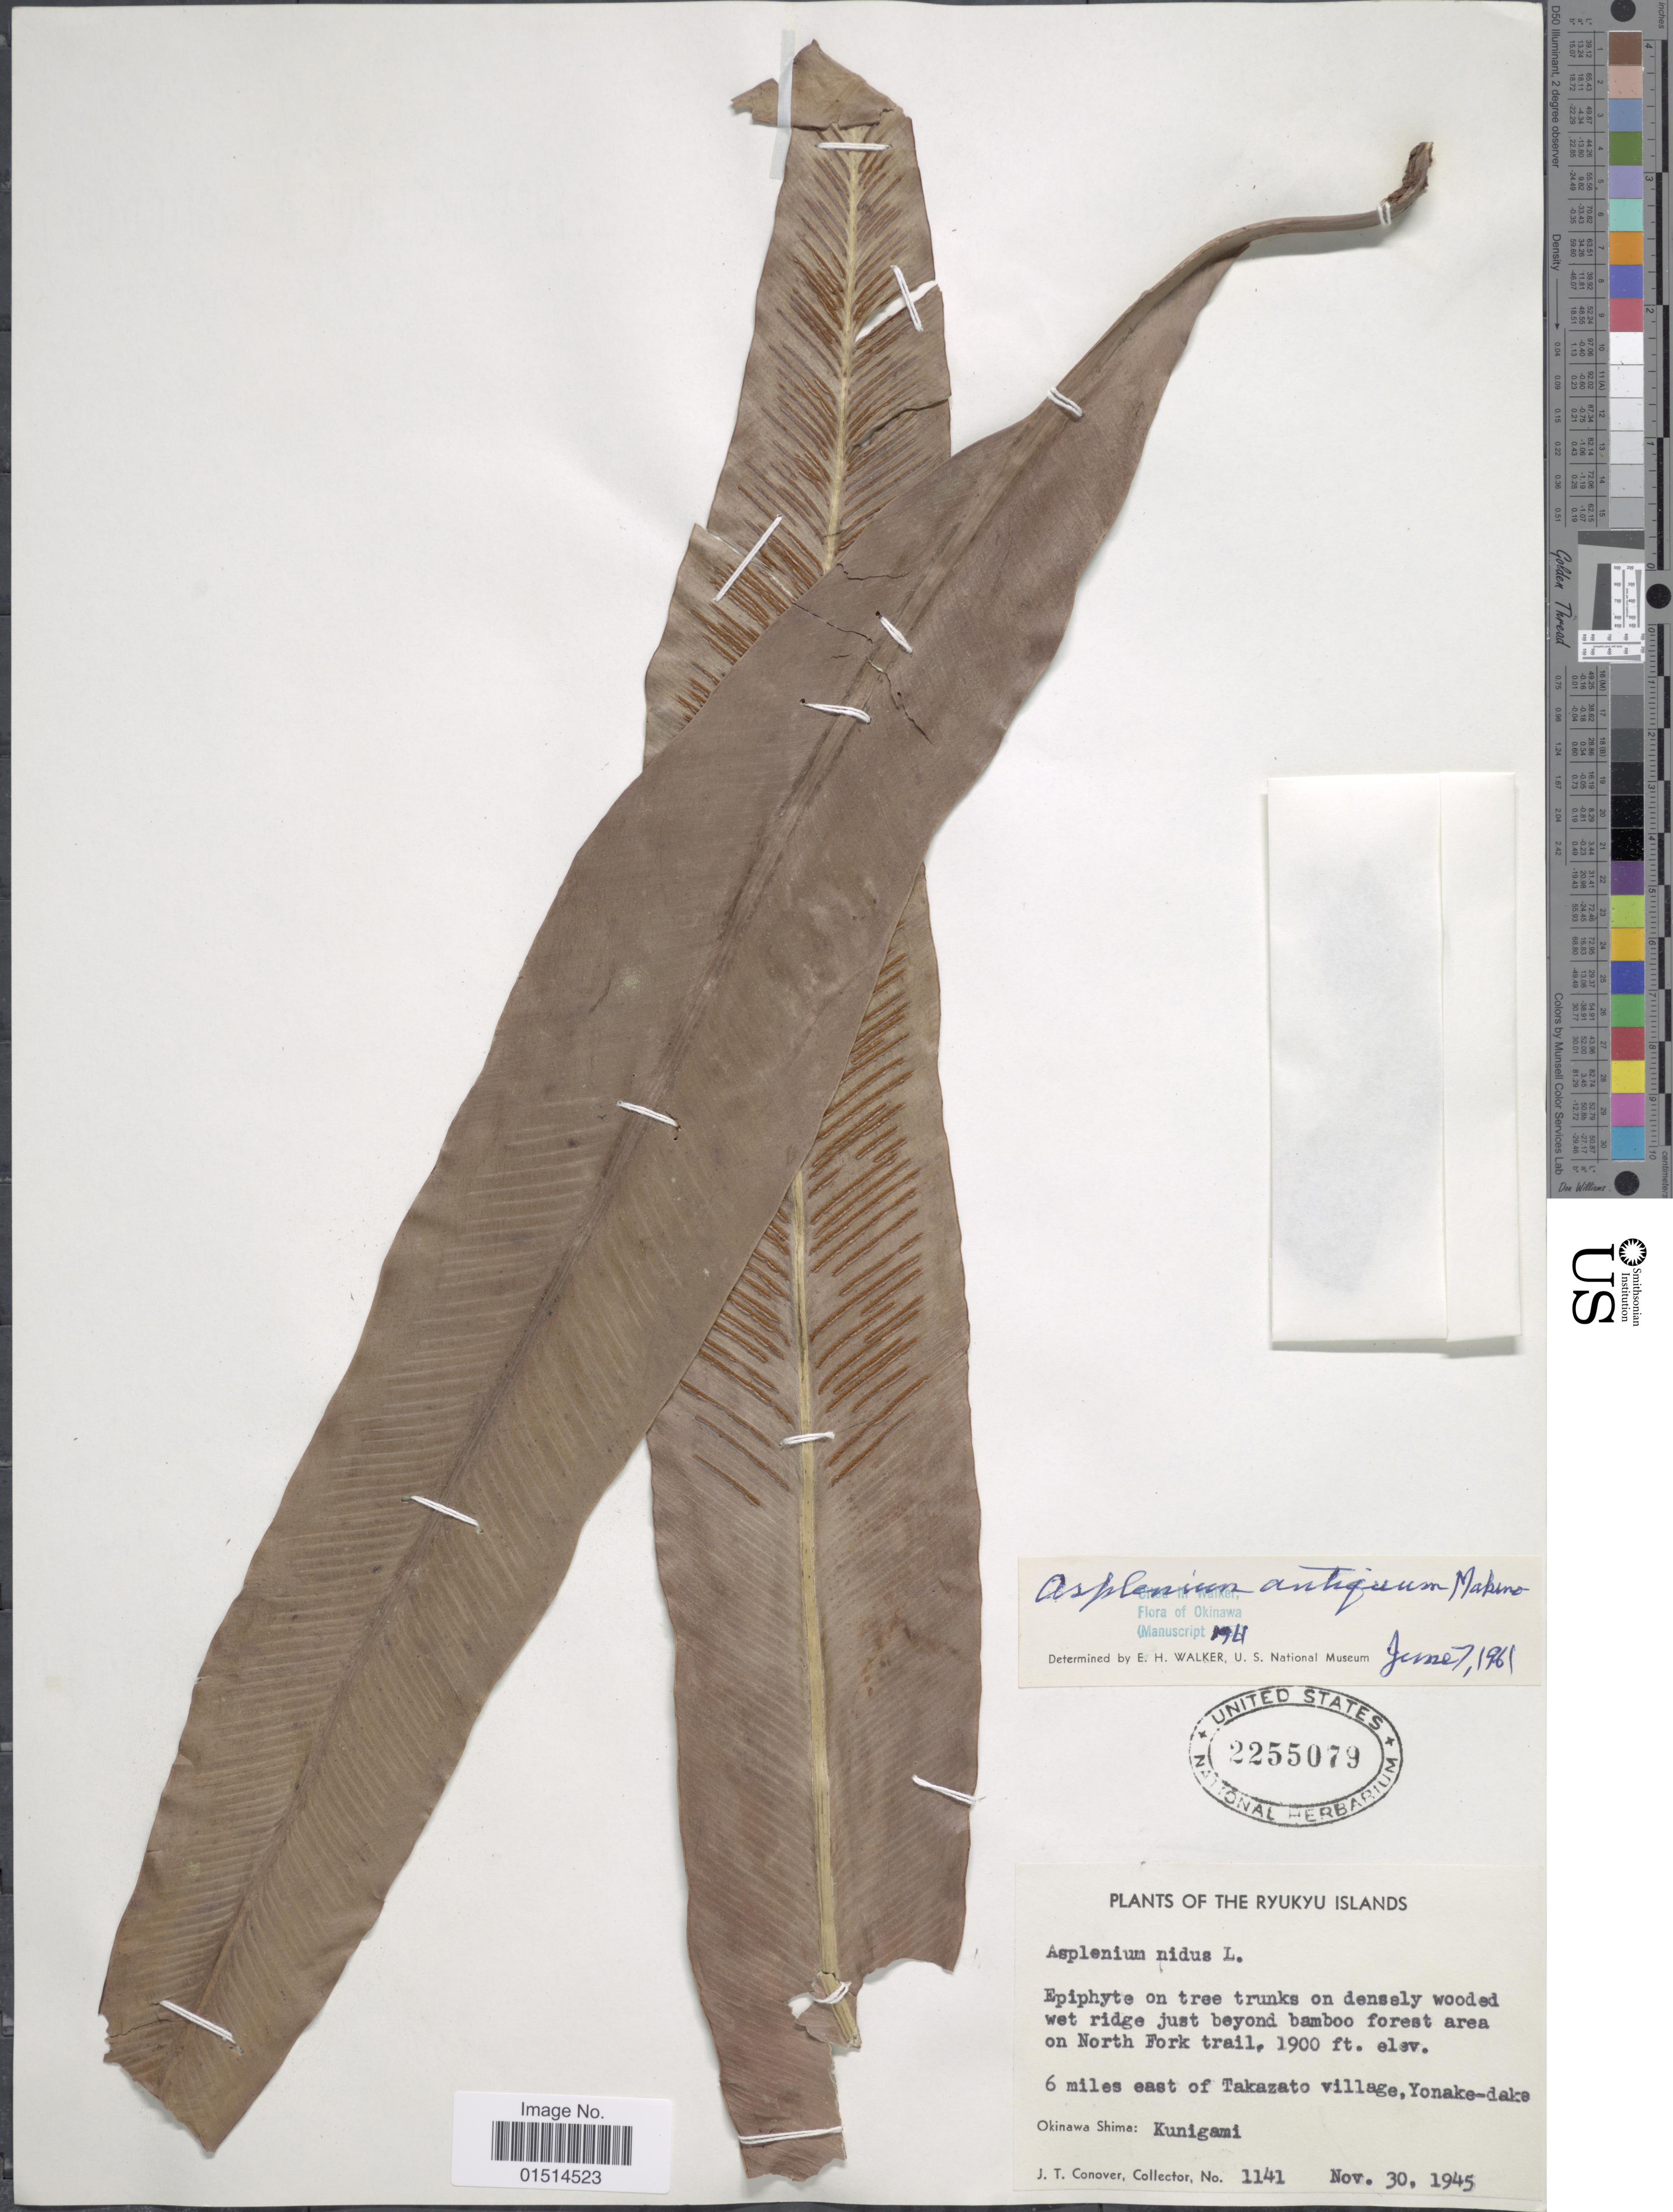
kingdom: Plantae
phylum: Tracheophyta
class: Polypodiopsida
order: Polypodiales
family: Aspleniaceae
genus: Asplenium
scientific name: Asplenium antiquum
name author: Makino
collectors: J. T. Conover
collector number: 1141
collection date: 1945-11-30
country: Japan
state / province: Okinawa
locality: Ryukyu Islands, 6 miles east of Takazato village, Yonake-dake, Okinawa Shima: Kunigami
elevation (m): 579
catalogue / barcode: US 2255079